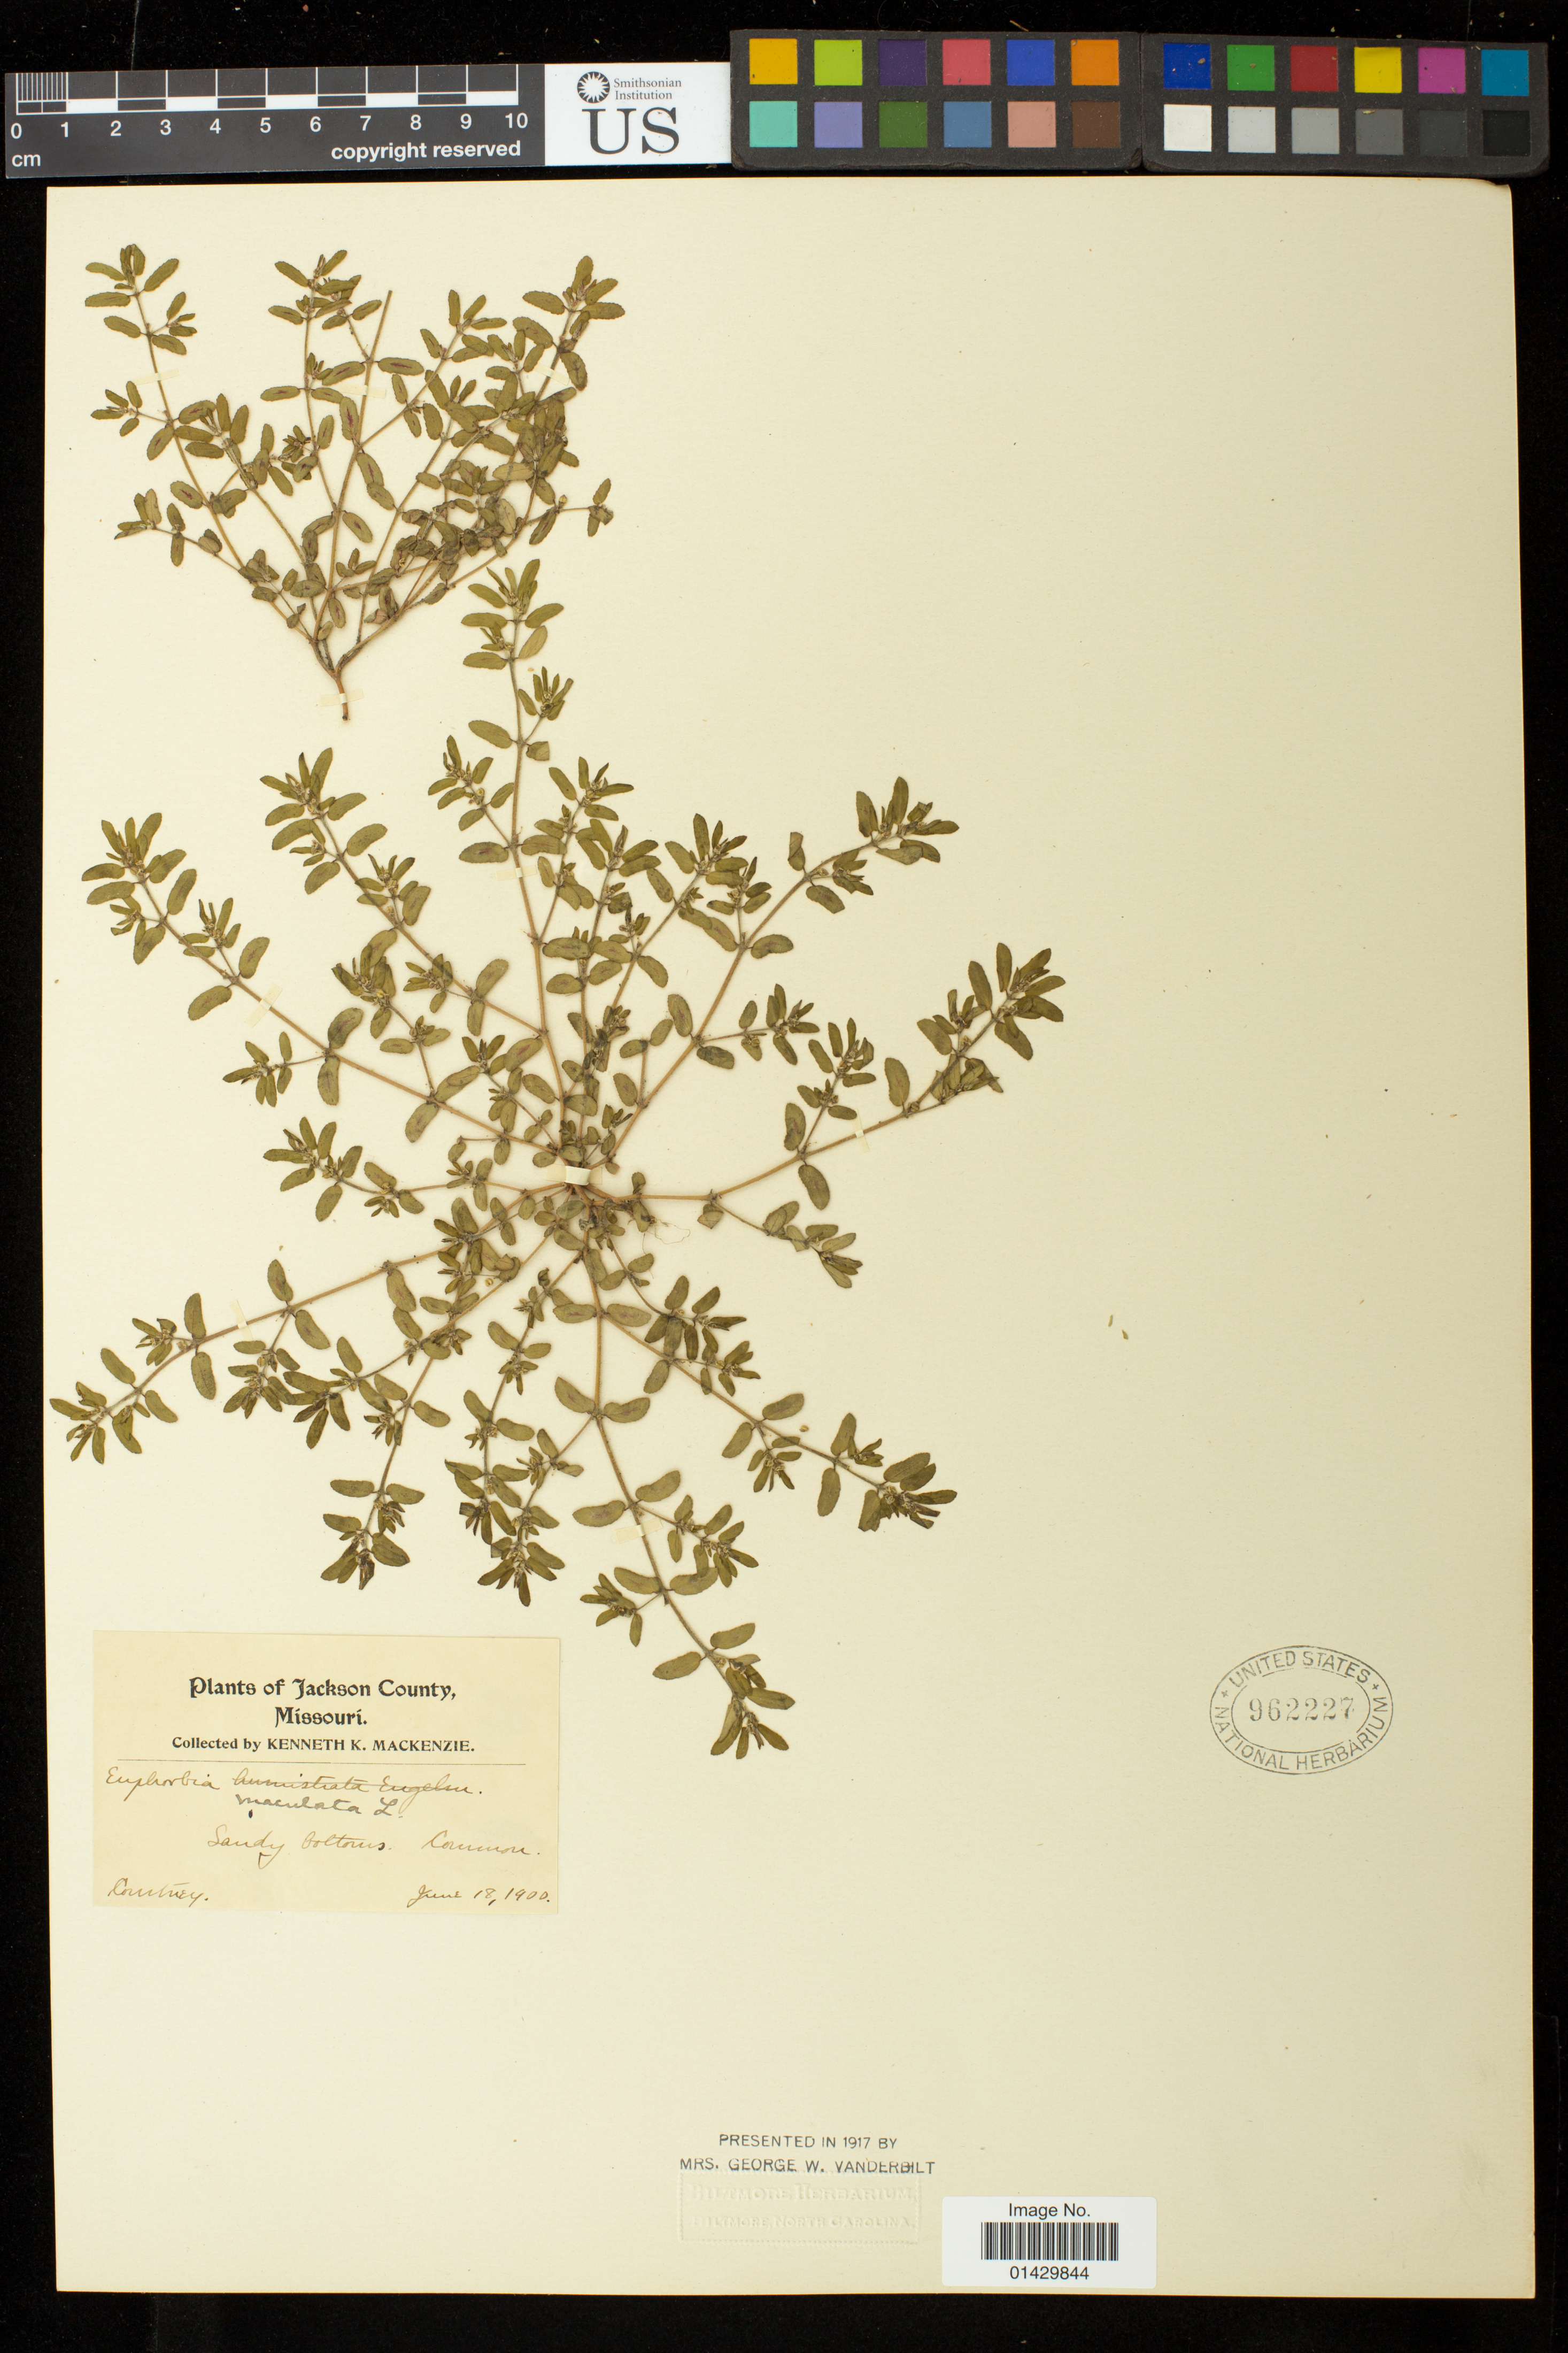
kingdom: Plantae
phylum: Tracheophyta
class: Magnoliopsida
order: Malpighiales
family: Euphorbiaceae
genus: Euphorbia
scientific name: Euphorbia maculata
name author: L.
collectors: K. K. Mackenzie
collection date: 1900-06-18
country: United States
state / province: Missouri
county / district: Jackson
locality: Courtney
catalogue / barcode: US 962227